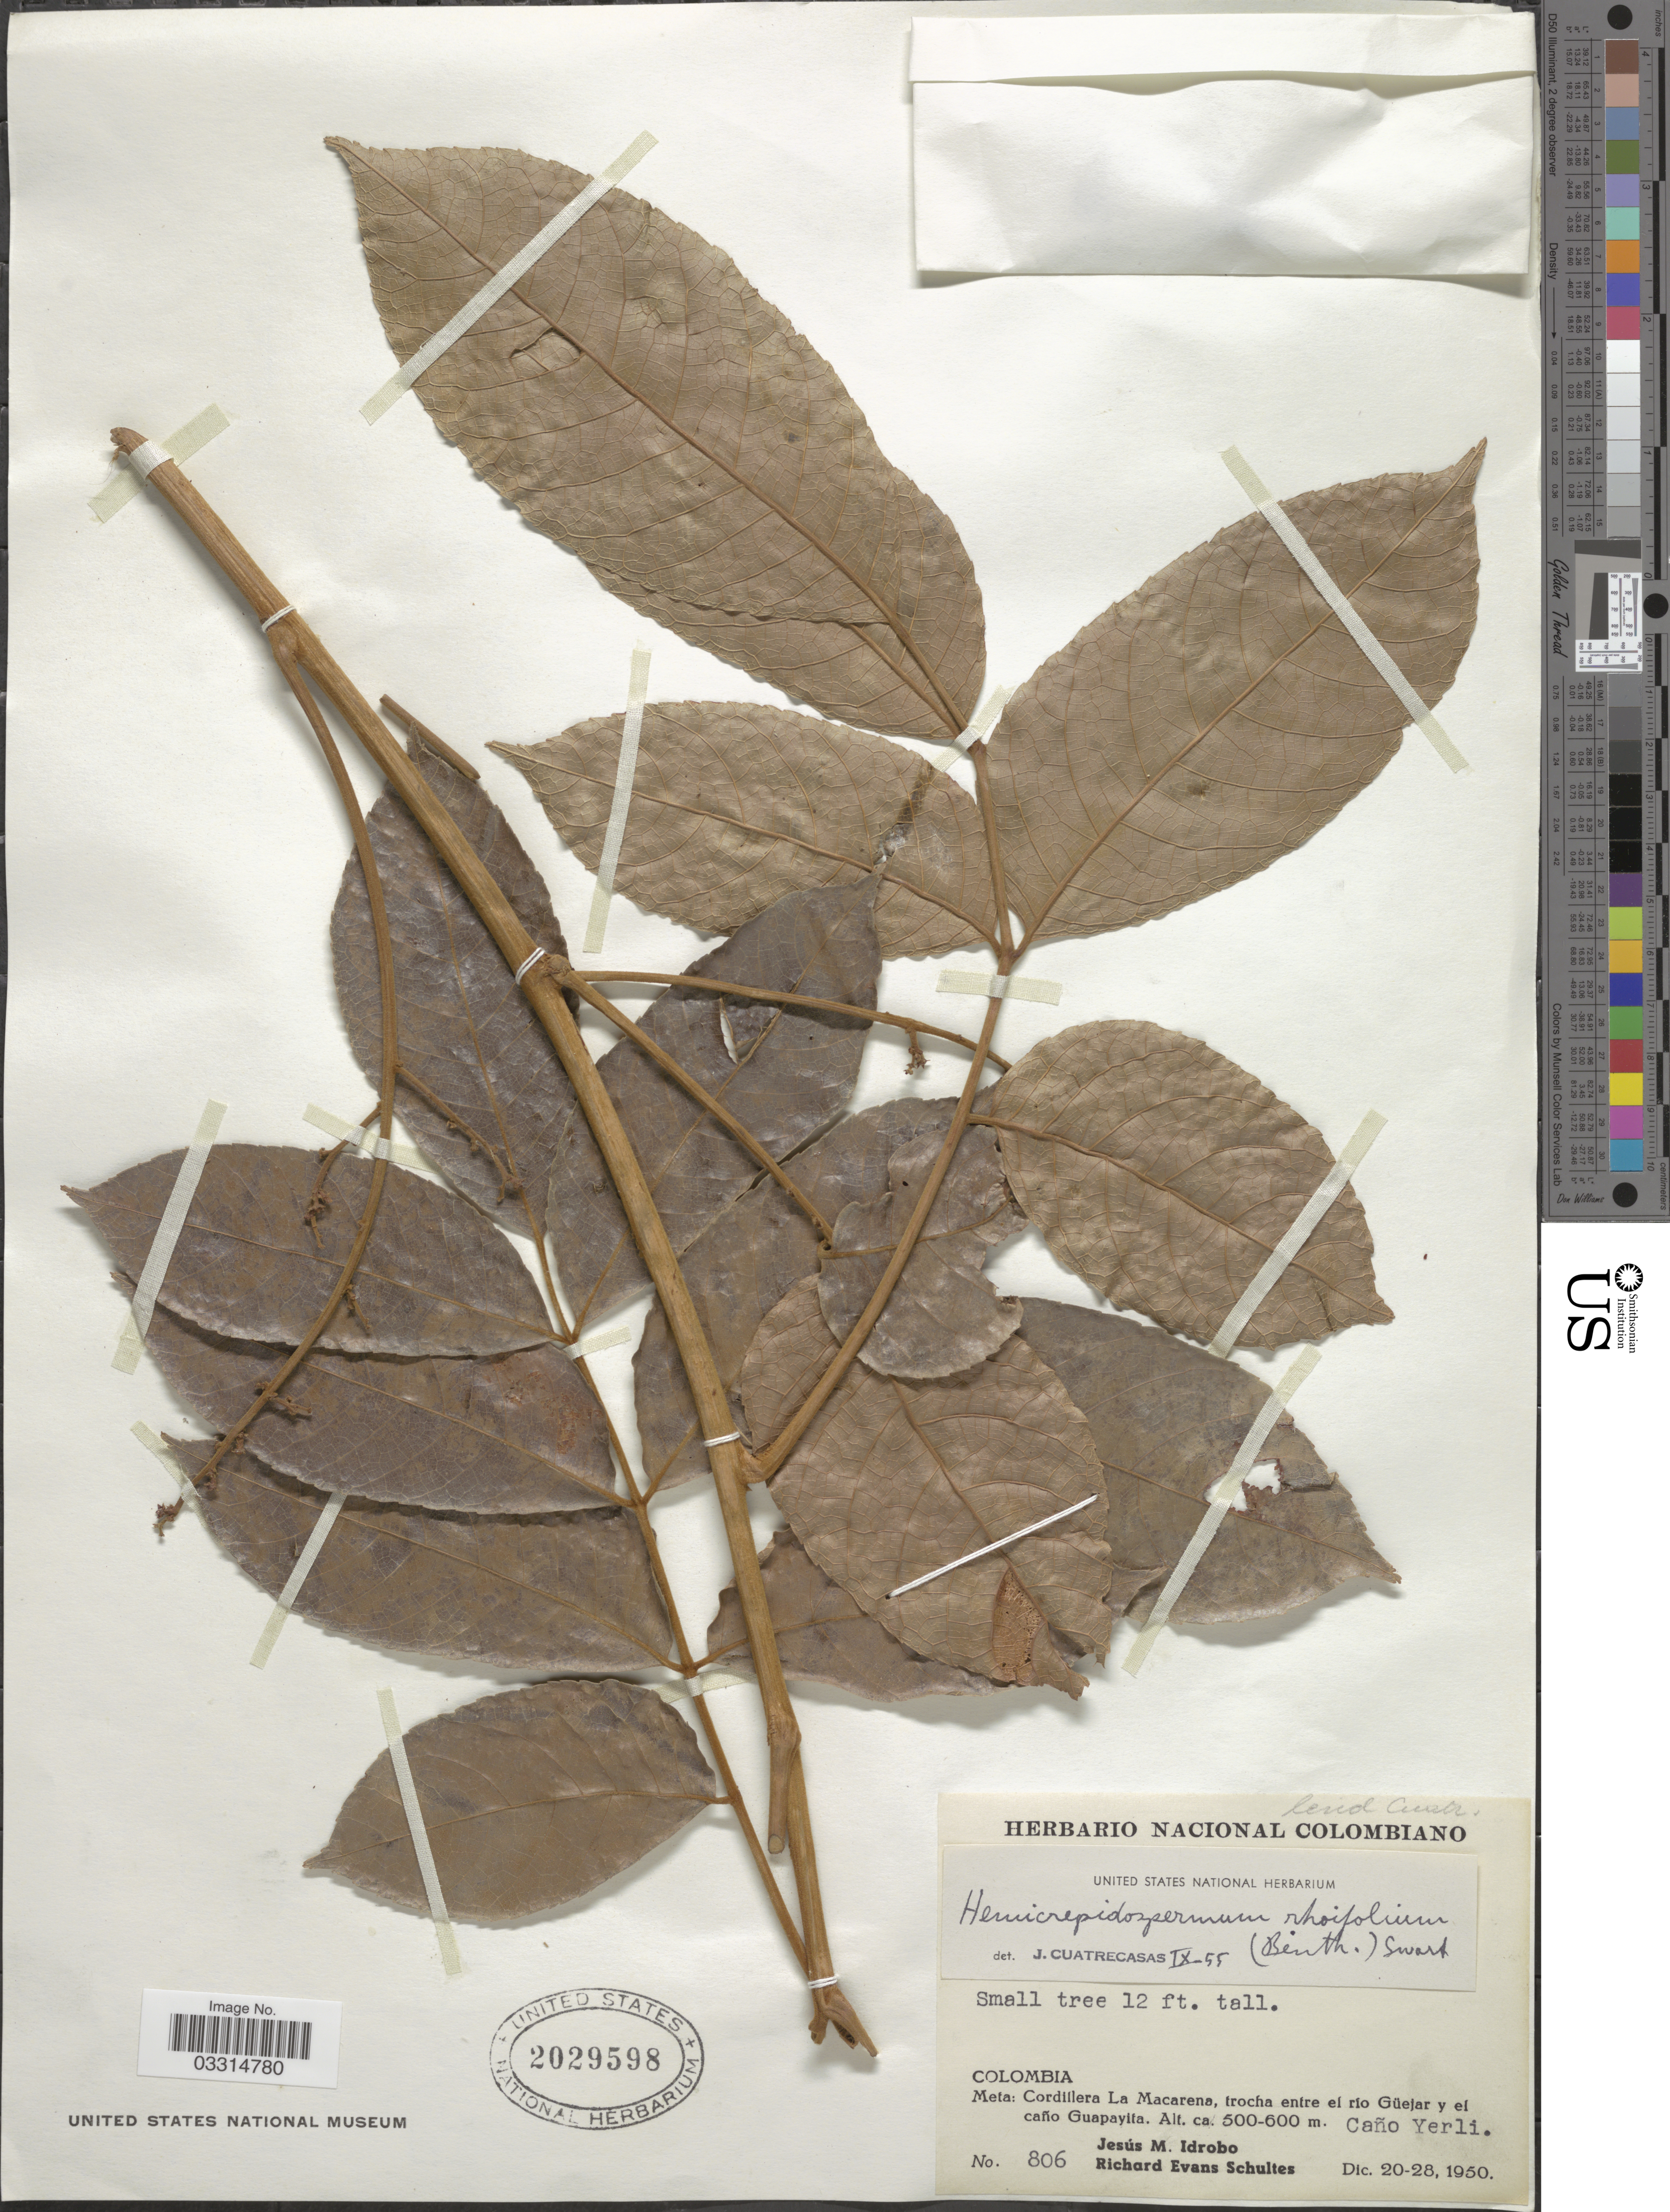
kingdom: Plantae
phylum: Tracheophyta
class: Magnoliopsida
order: Sapindales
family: Burseraceae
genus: Protium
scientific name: Protium rhoifolium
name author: (Benth.) Byng & Christenh.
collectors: J. M. Idrobo & R. E. Schultes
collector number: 806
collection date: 1950-12-20/1950-12-28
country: Colombia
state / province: Meta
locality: Cordillera La Macarena, trocha entre el río Güejar y el caño Guapayita. Caño Yerli.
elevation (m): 500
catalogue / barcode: US 2029598